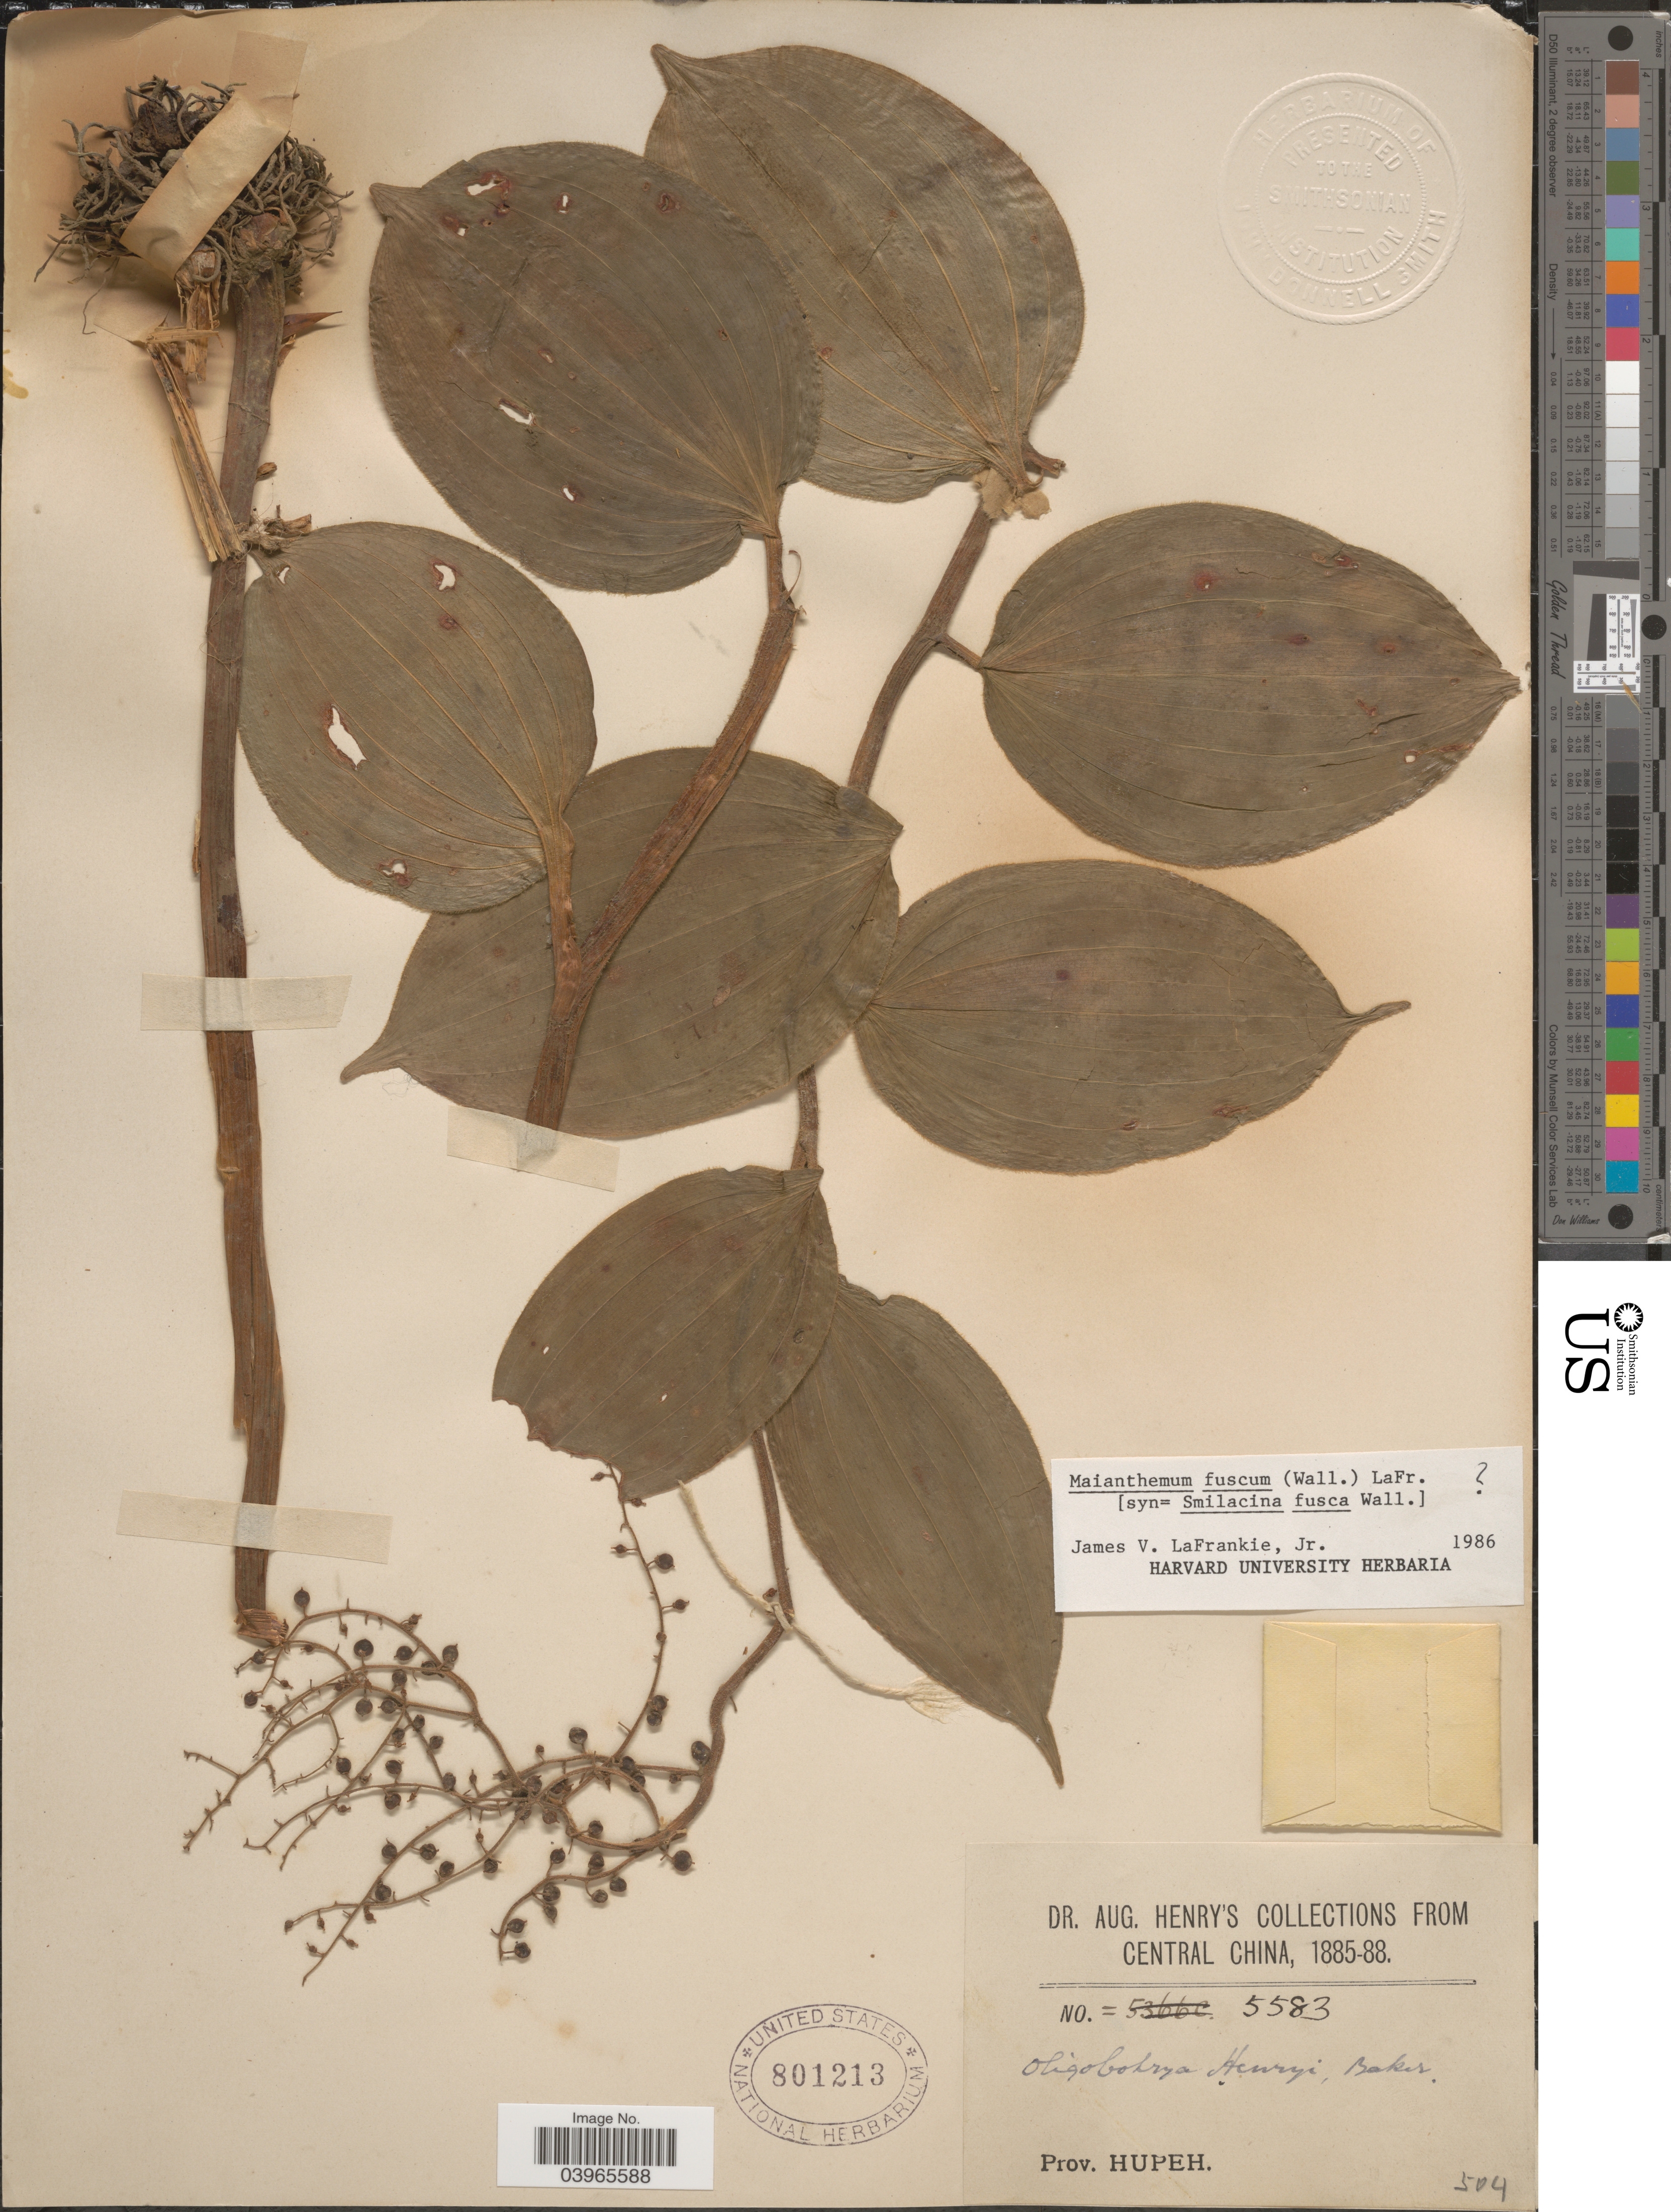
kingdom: Plantae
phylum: Tracheophyta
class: Liliopsida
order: Asparagales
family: Asparagaceae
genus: Maianthemum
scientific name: Maianthemum fuscum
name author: (Wall.) LaFrankie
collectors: A. Henry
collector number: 5583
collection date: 1885/1888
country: China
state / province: Hubei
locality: Central China. Prov. Hupeh.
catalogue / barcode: US 801213